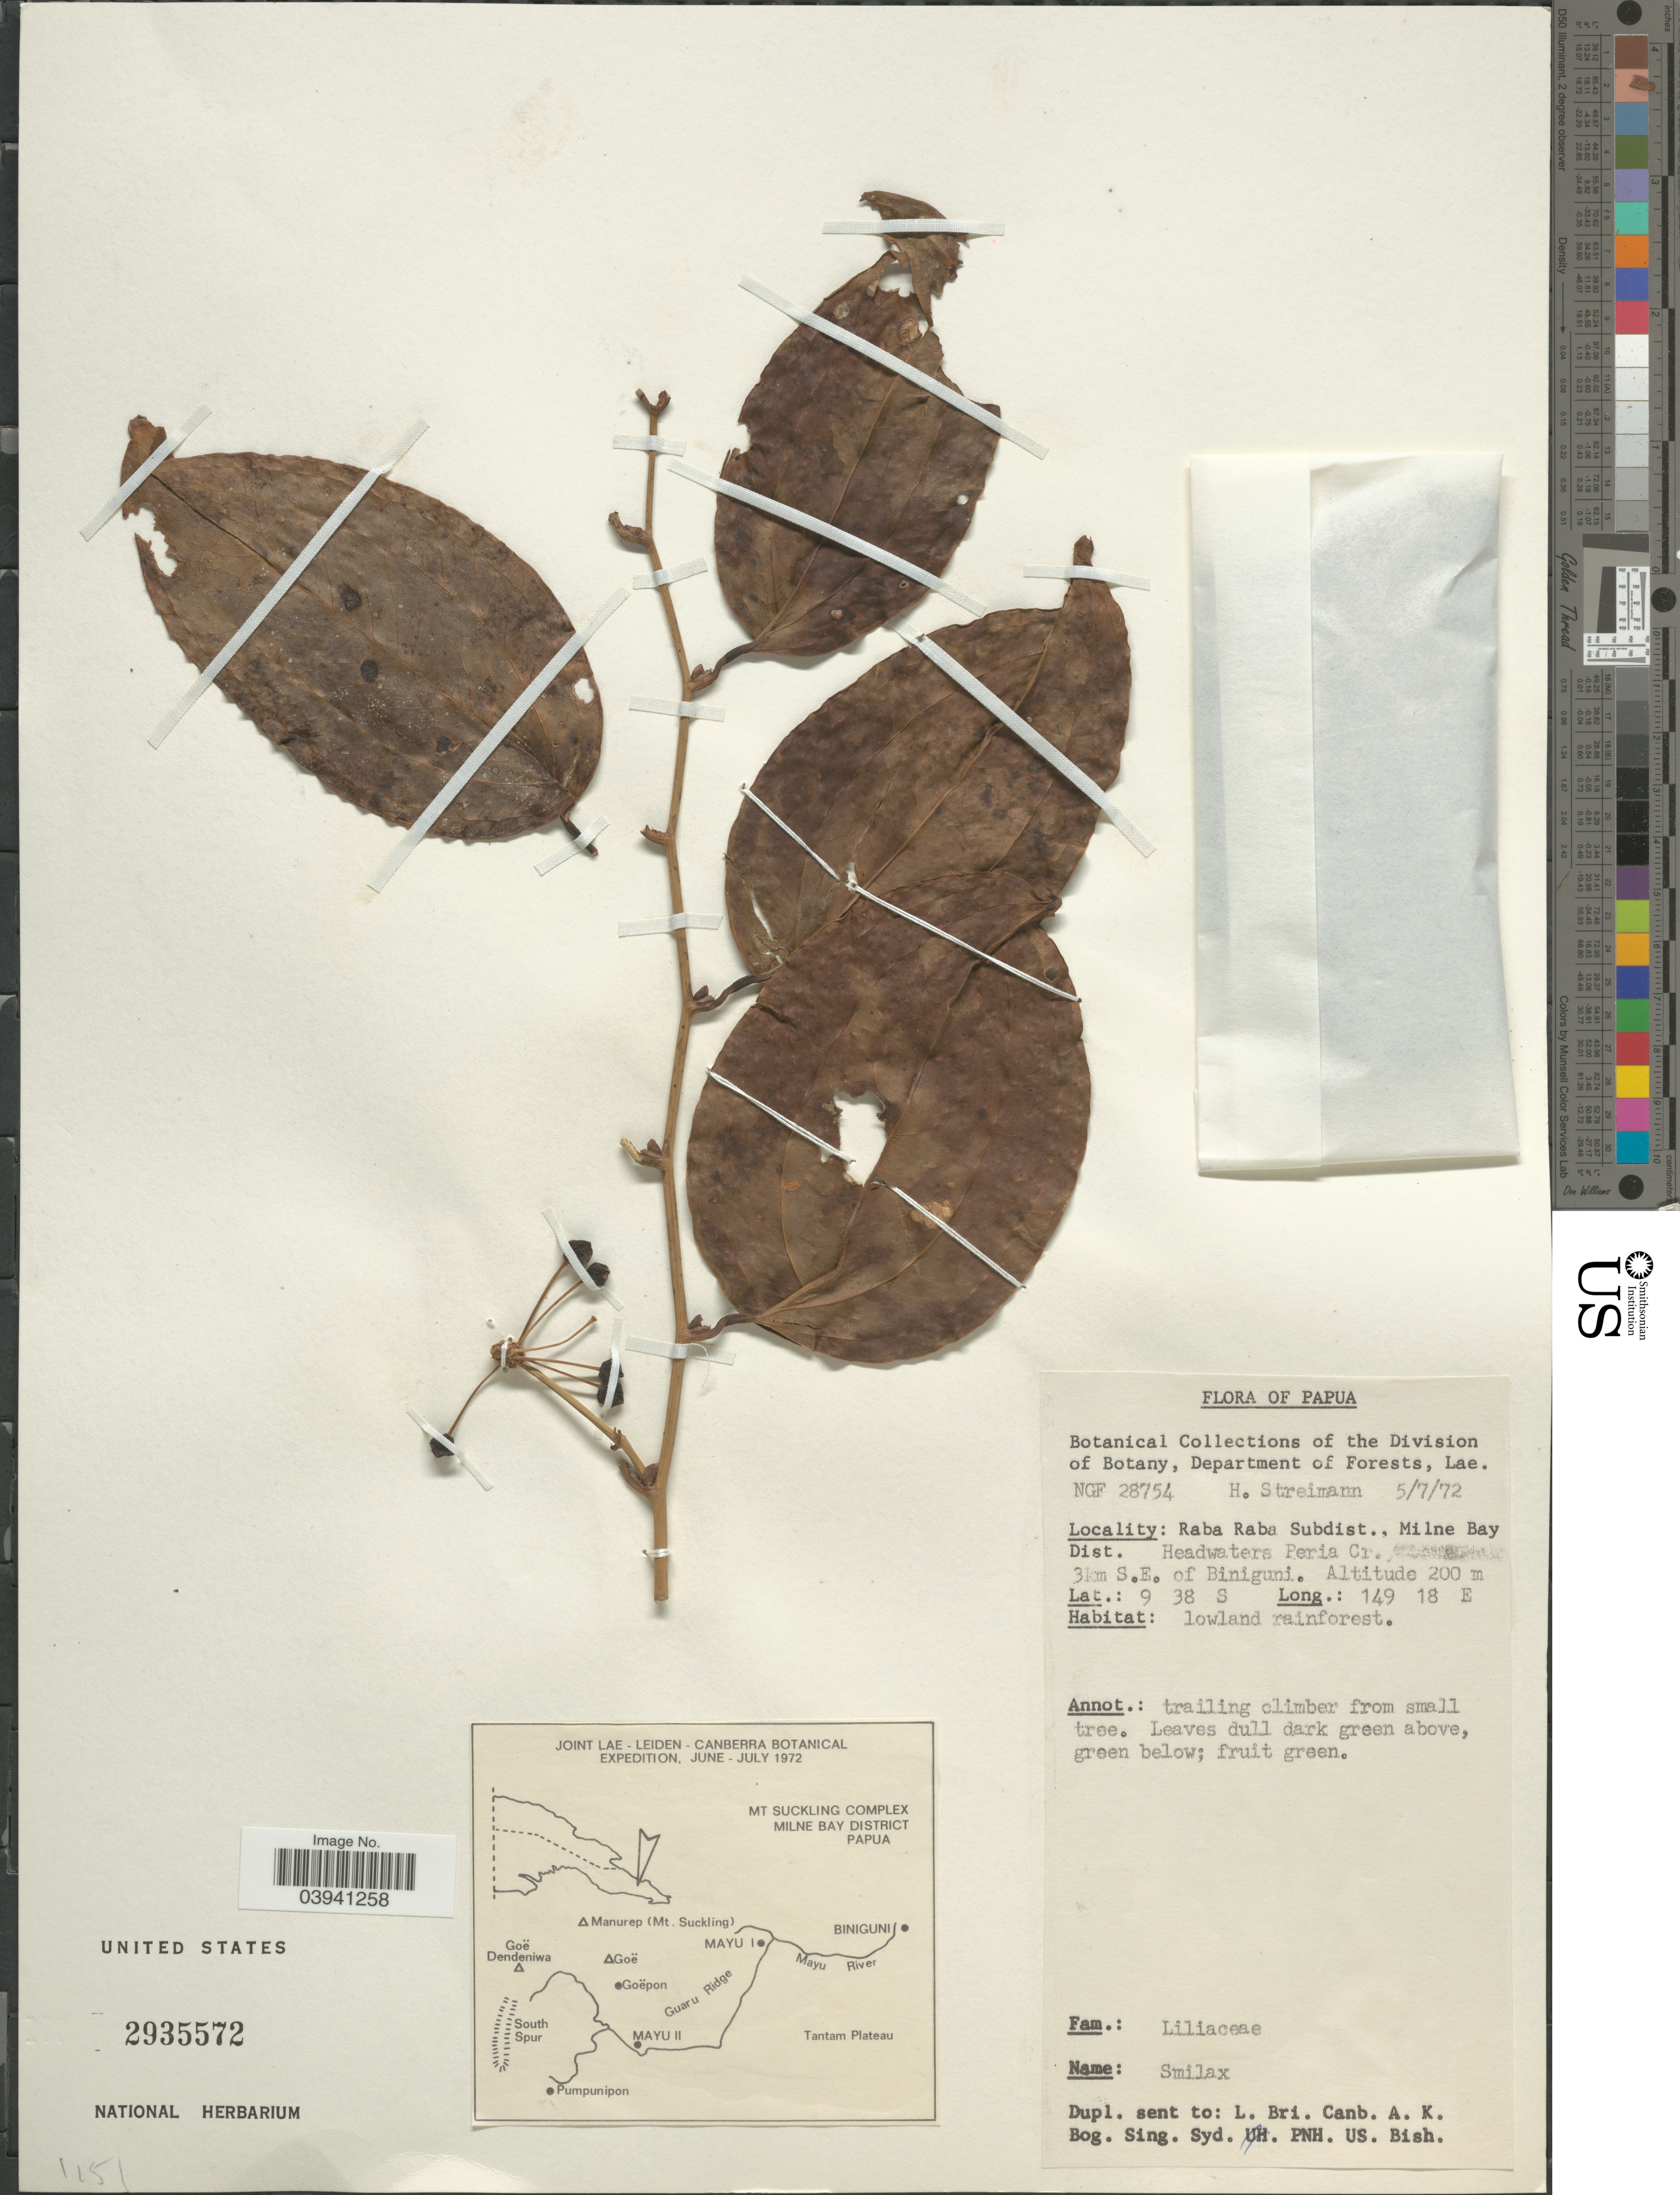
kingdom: Plantae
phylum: Tracheophyta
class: Liliopsida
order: Liliales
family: Smilacaceae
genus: Smilax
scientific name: Smilax sp.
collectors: H. Streimann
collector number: NGF 28754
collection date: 1972-07-05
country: Papua New Guinea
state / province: Milne Bay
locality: Papua. Raba Raba Subdist., Milne Bay Dist. Headwaters Peria Cr. 3km S.E. of Biniguni.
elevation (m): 200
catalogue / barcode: US 2935572